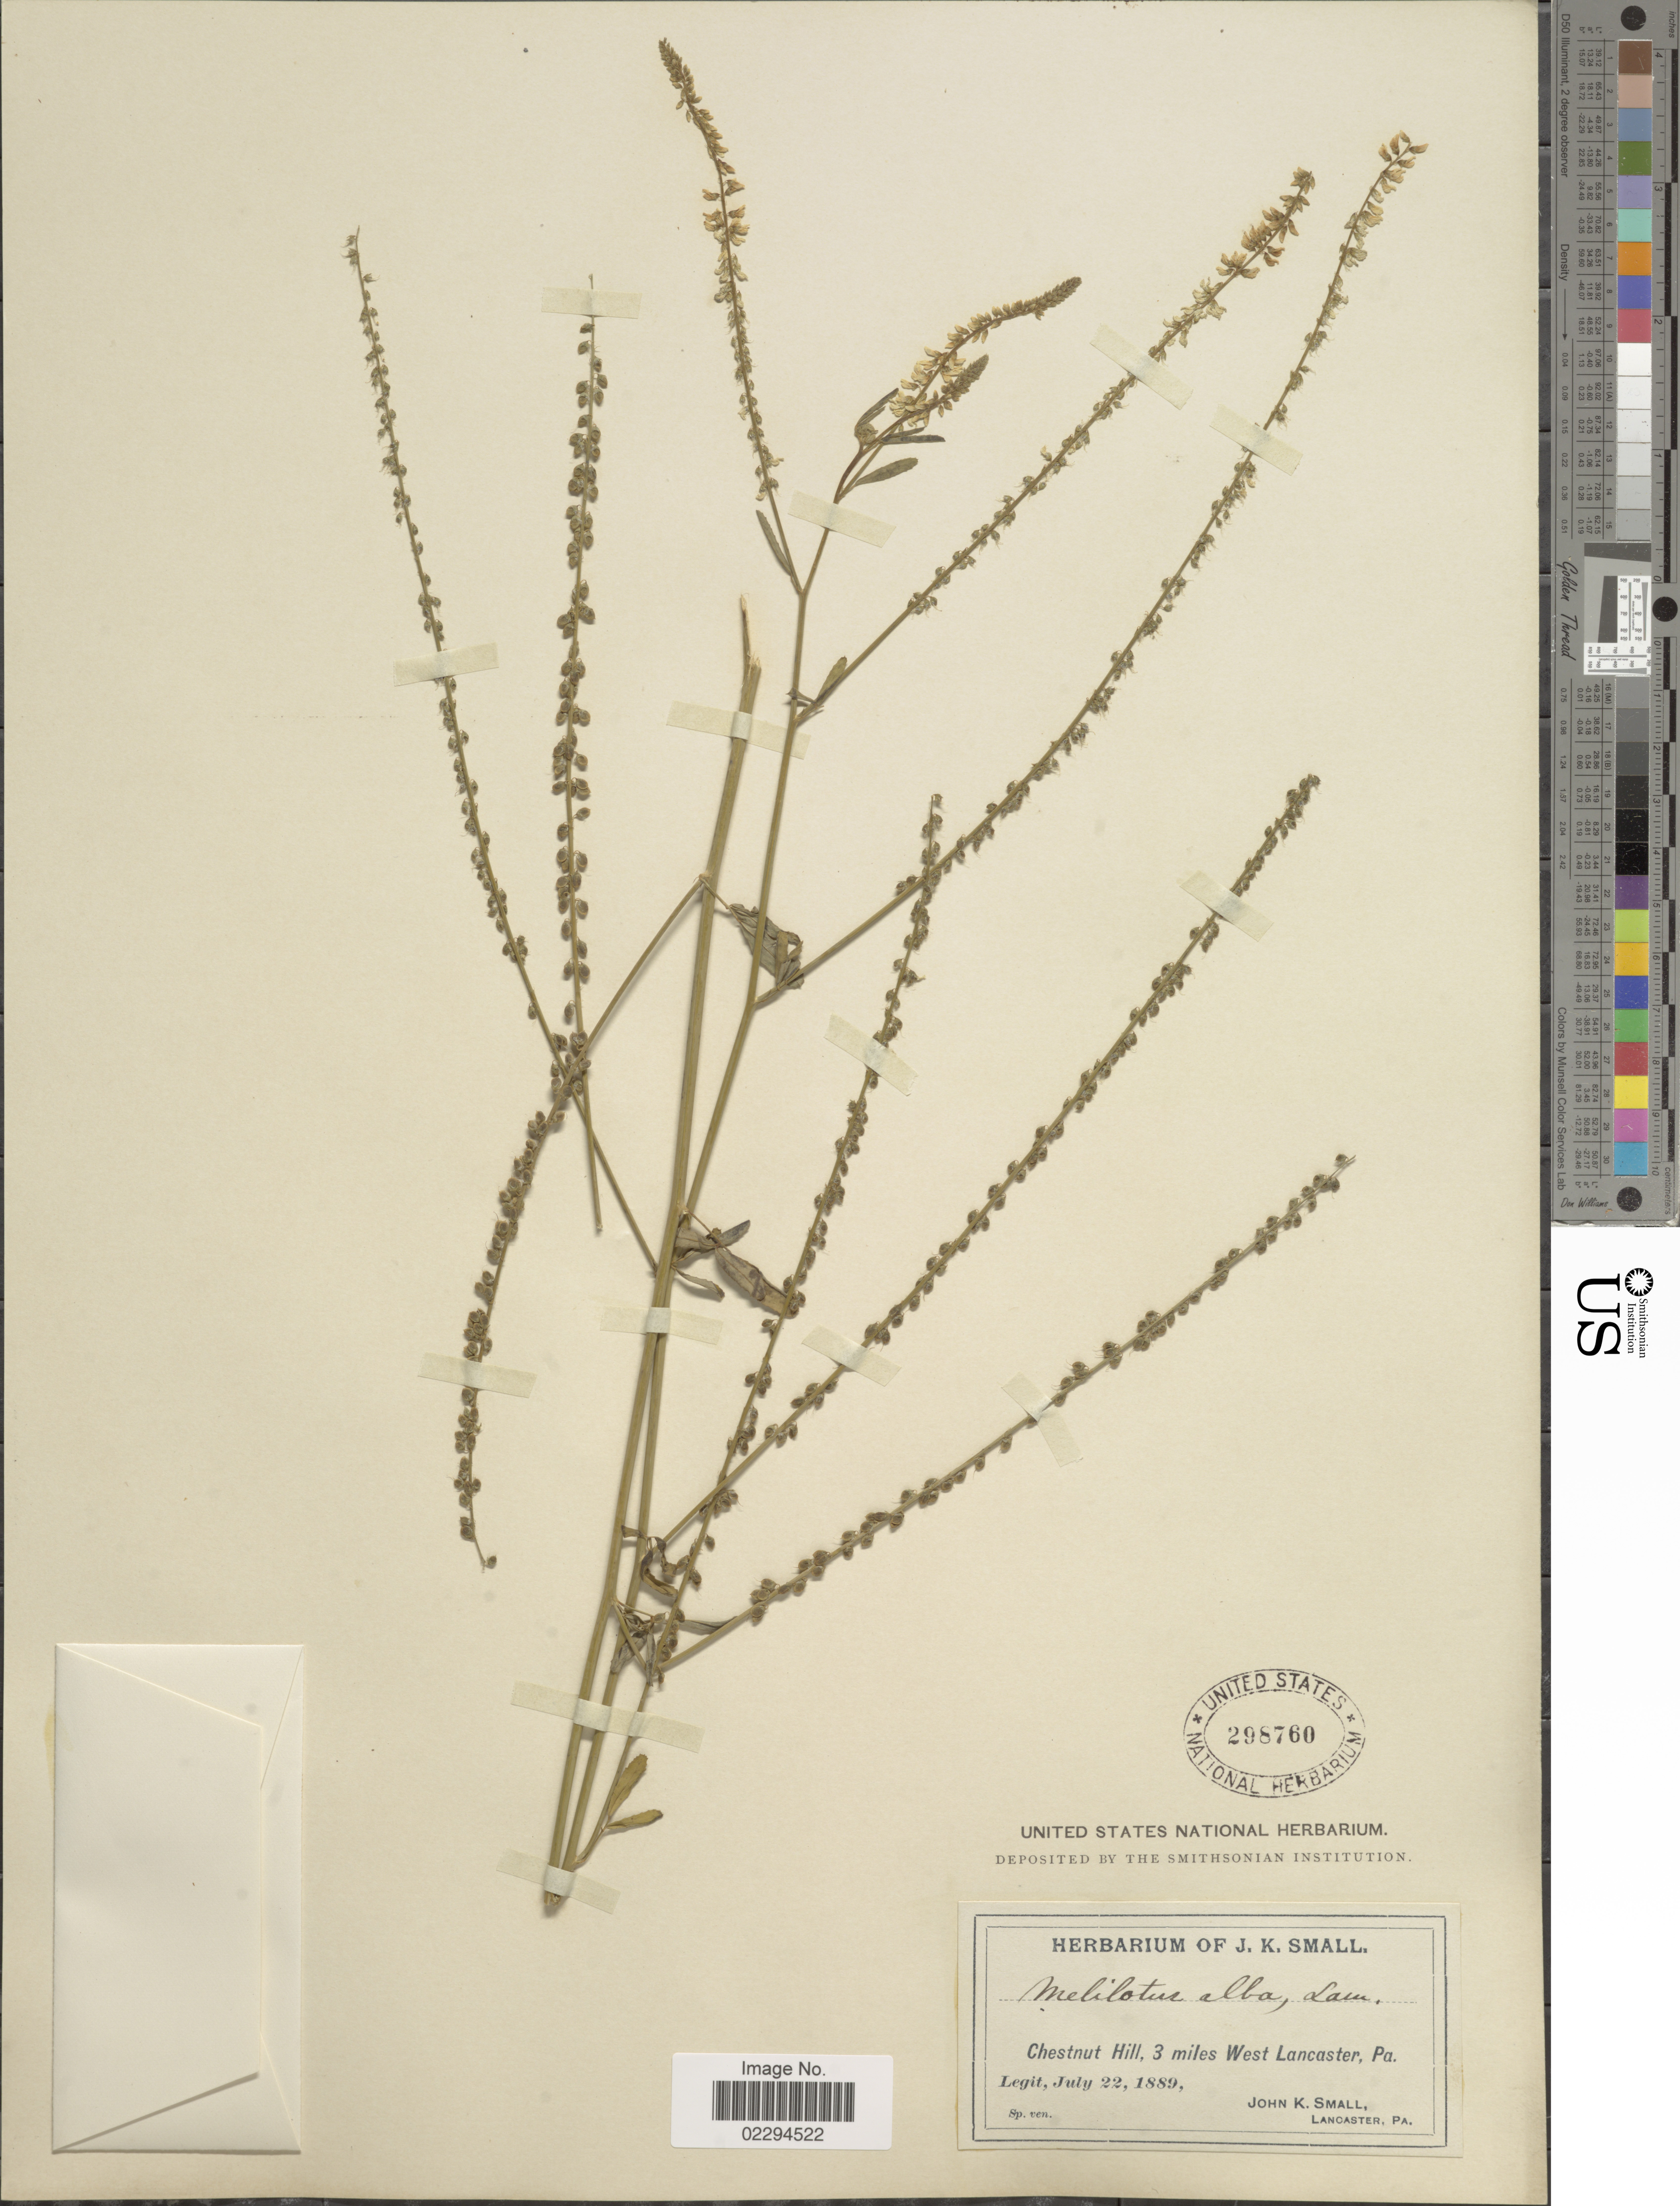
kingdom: Plantae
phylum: Tracheophyta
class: Magnoliopsida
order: Fabales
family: Fabaceae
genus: Melilotus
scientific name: Melilotus albus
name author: Medik.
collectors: J. K. Small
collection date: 1889-07-22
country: United States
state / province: Pennsylvania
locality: Chestnut Hill, 3 miles West Lancaster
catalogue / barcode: US 298760